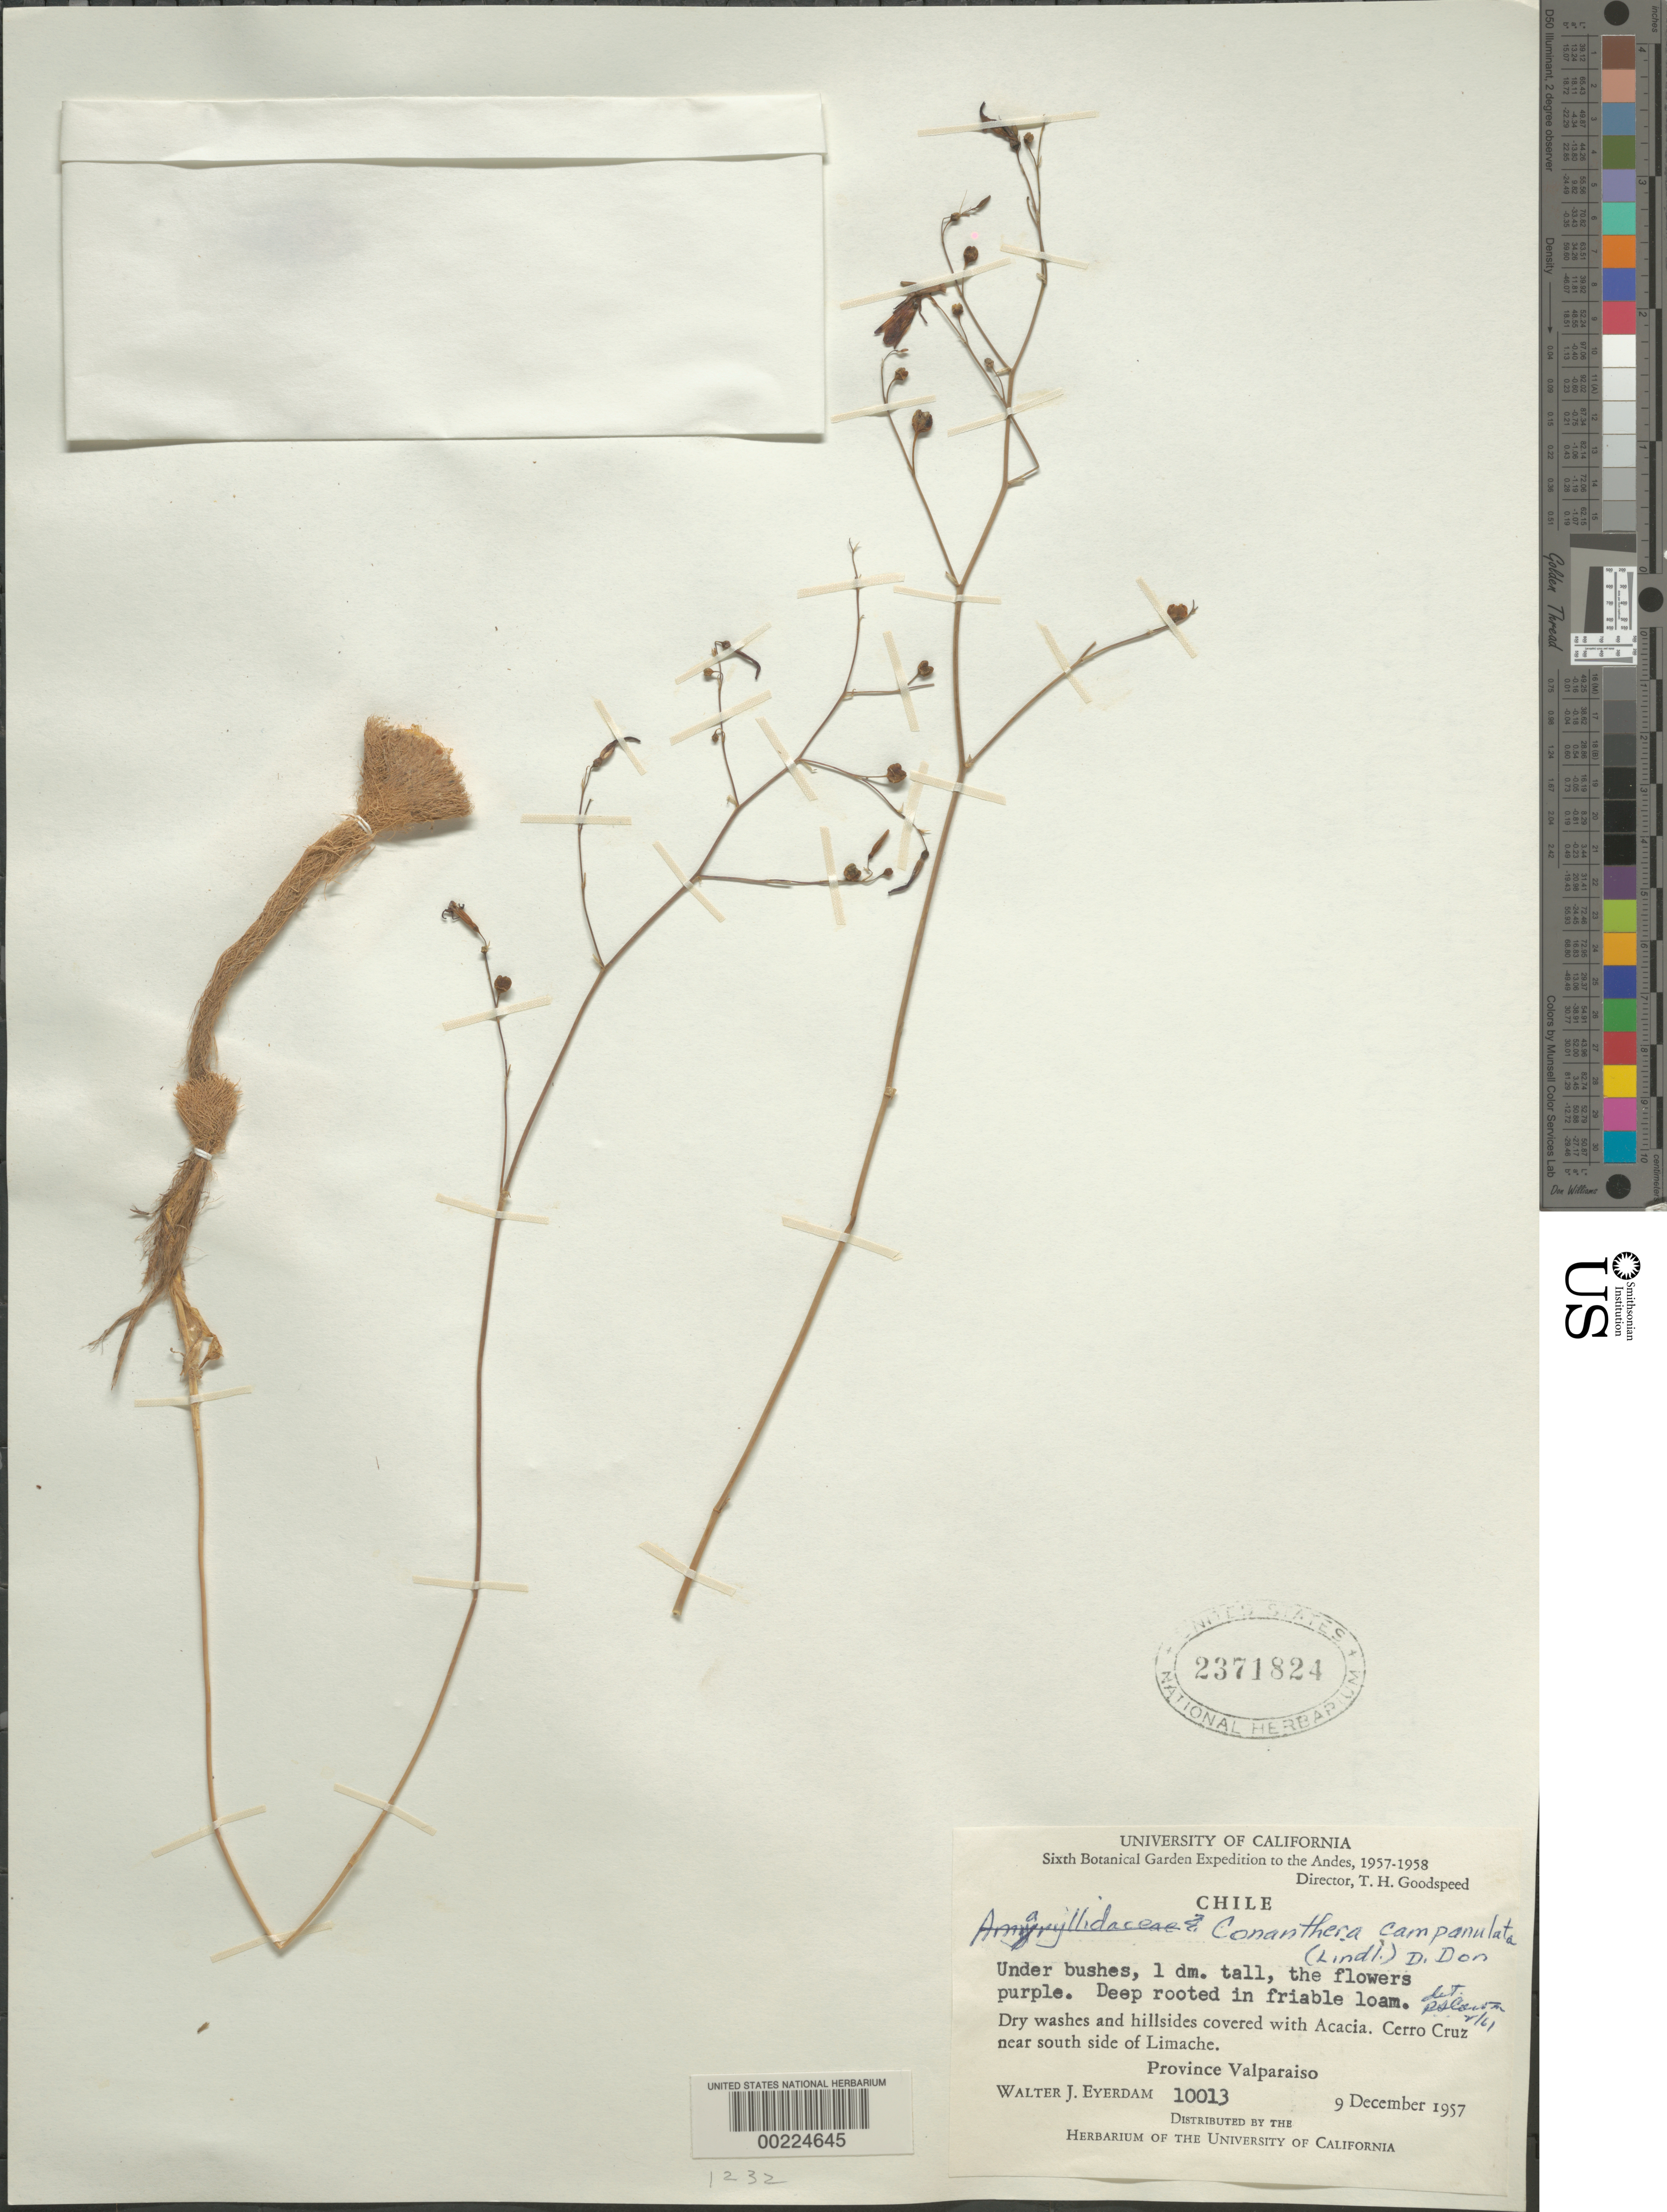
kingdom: Plantae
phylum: Tracheophyta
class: Liliopsida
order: Asparagales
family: Tecophilaeaceae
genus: Conanthera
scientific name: Conanthera campanulata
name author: Lindl.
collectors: W. J. Eyerdam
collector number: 10013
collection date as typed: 09 Dec 1957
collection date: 1957-12-09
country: Chile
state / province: Valparaíso (V)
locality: Cerro cruz near s side of limache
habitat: Dry washes and hillsides covered with acacia; under bushes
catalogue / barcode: US 2371824